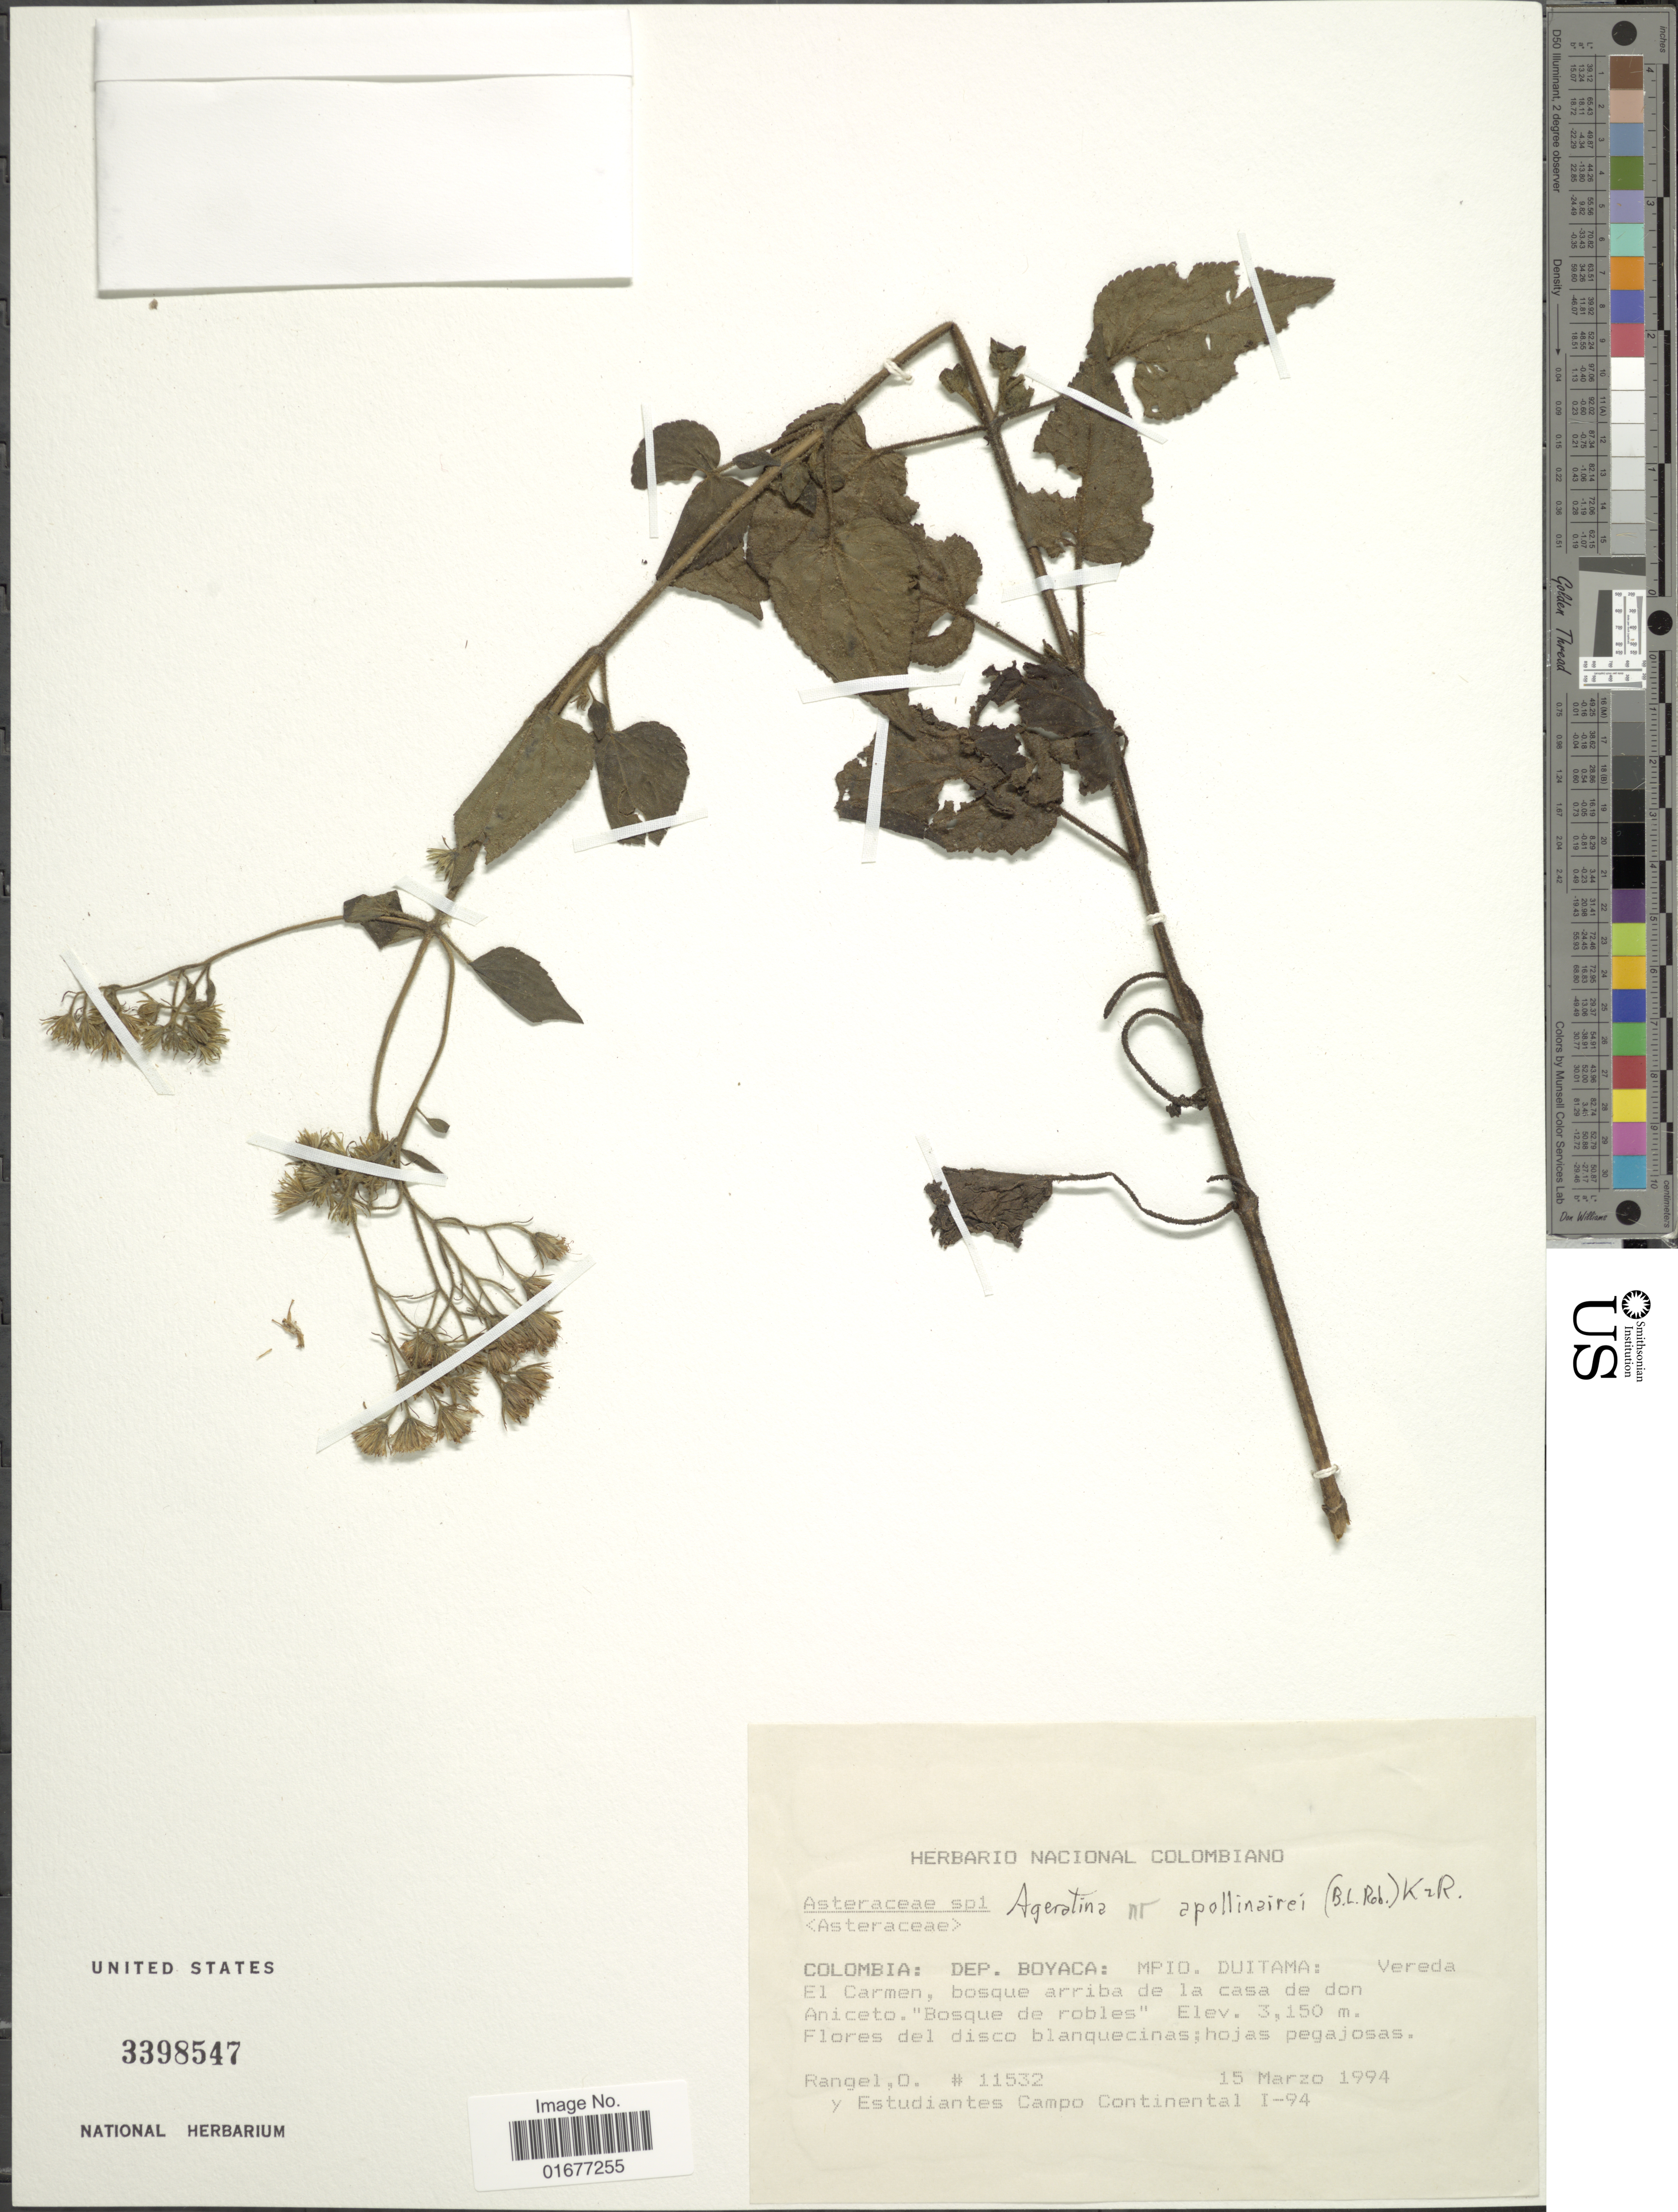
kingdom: Plantae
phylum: Tracheophyta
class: Magnoliopsida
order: Asterales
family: Asteraceae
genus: Ageratina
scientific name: Ageratina apollinairei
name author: (B.L. Rob.) R.M. King & H. Rob.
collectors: O. Rangel & Estudiantes Campo Continental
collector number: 11532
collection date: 1994-04-15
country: Colombia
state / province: Boyacá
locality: Mpio. Duitama: Vereda El Carmen, bosque arriba de la casa de don Aniceto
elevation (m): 3150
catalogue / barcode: US 3398547